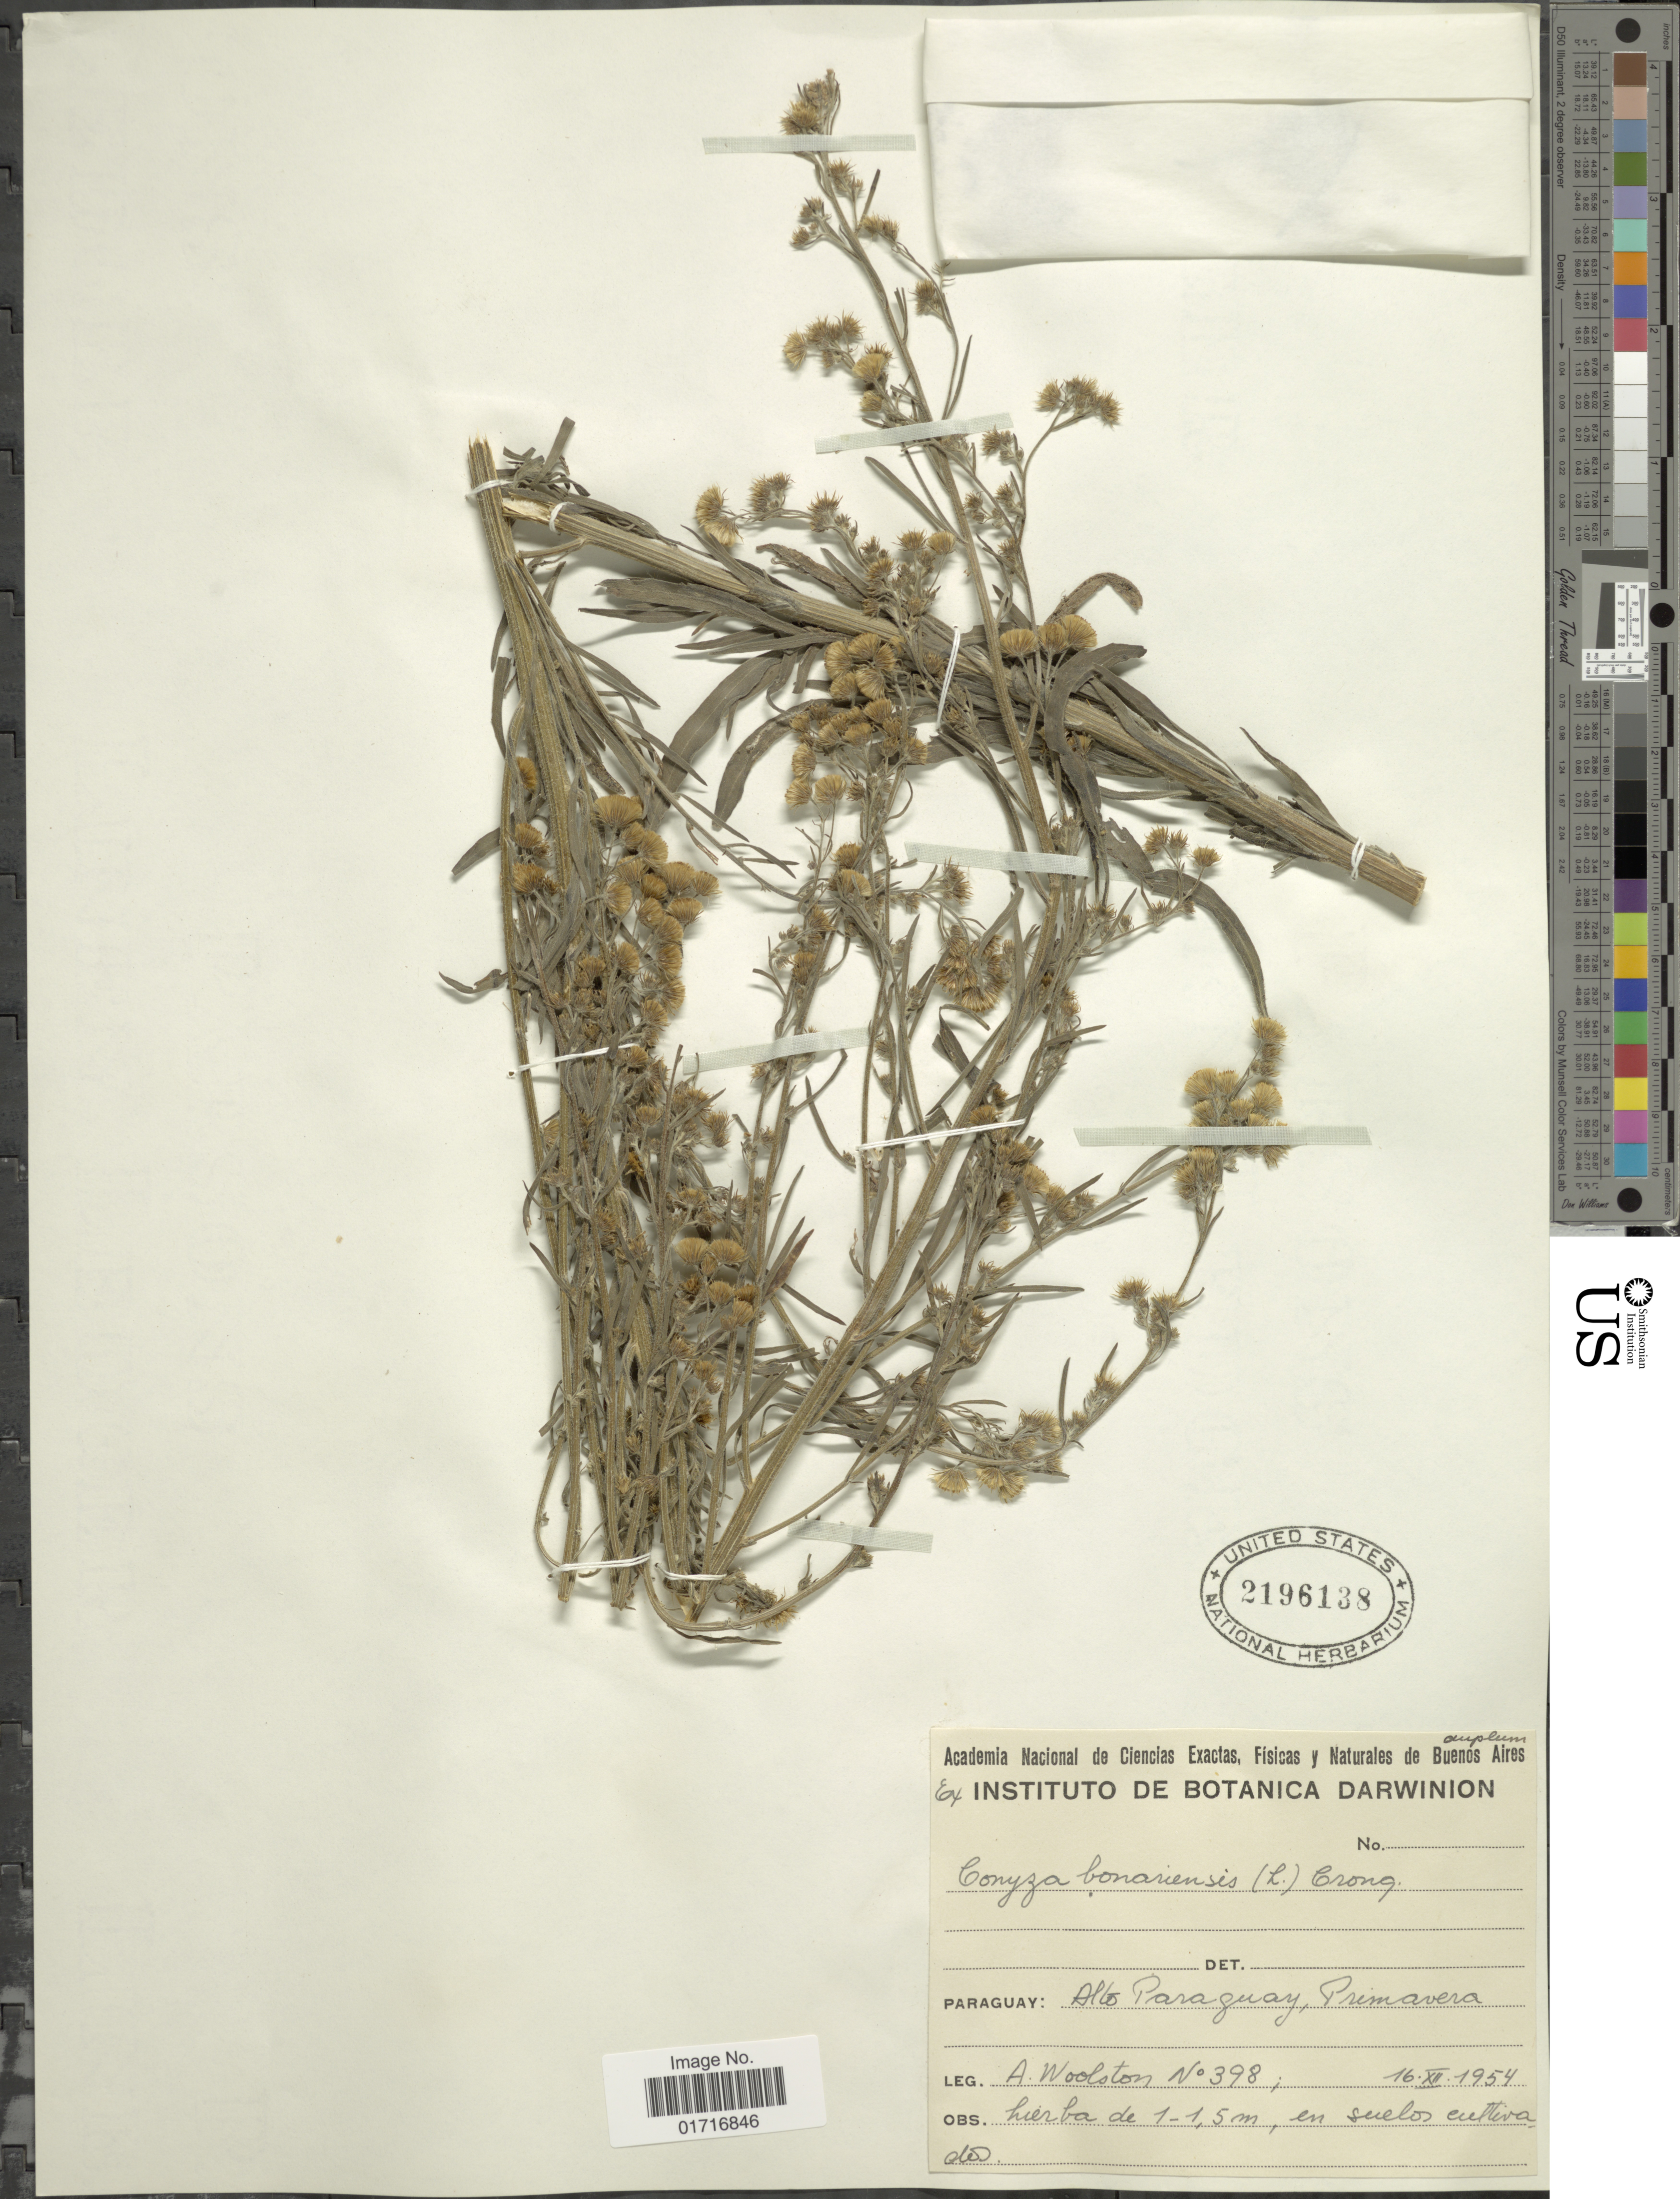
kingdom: Plantae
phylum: Tracheophyta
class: Magnoliopsida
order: Asterales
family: Asteraceae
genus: Conyza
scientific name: Conyza bonariensis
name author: (L.) Cronq.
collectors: A. Woolston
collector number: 398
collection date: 1954-12-16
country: Paraguay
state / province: Alto Paraguay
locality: Alto Paraguay, Primavera.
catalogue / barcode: US 2196138